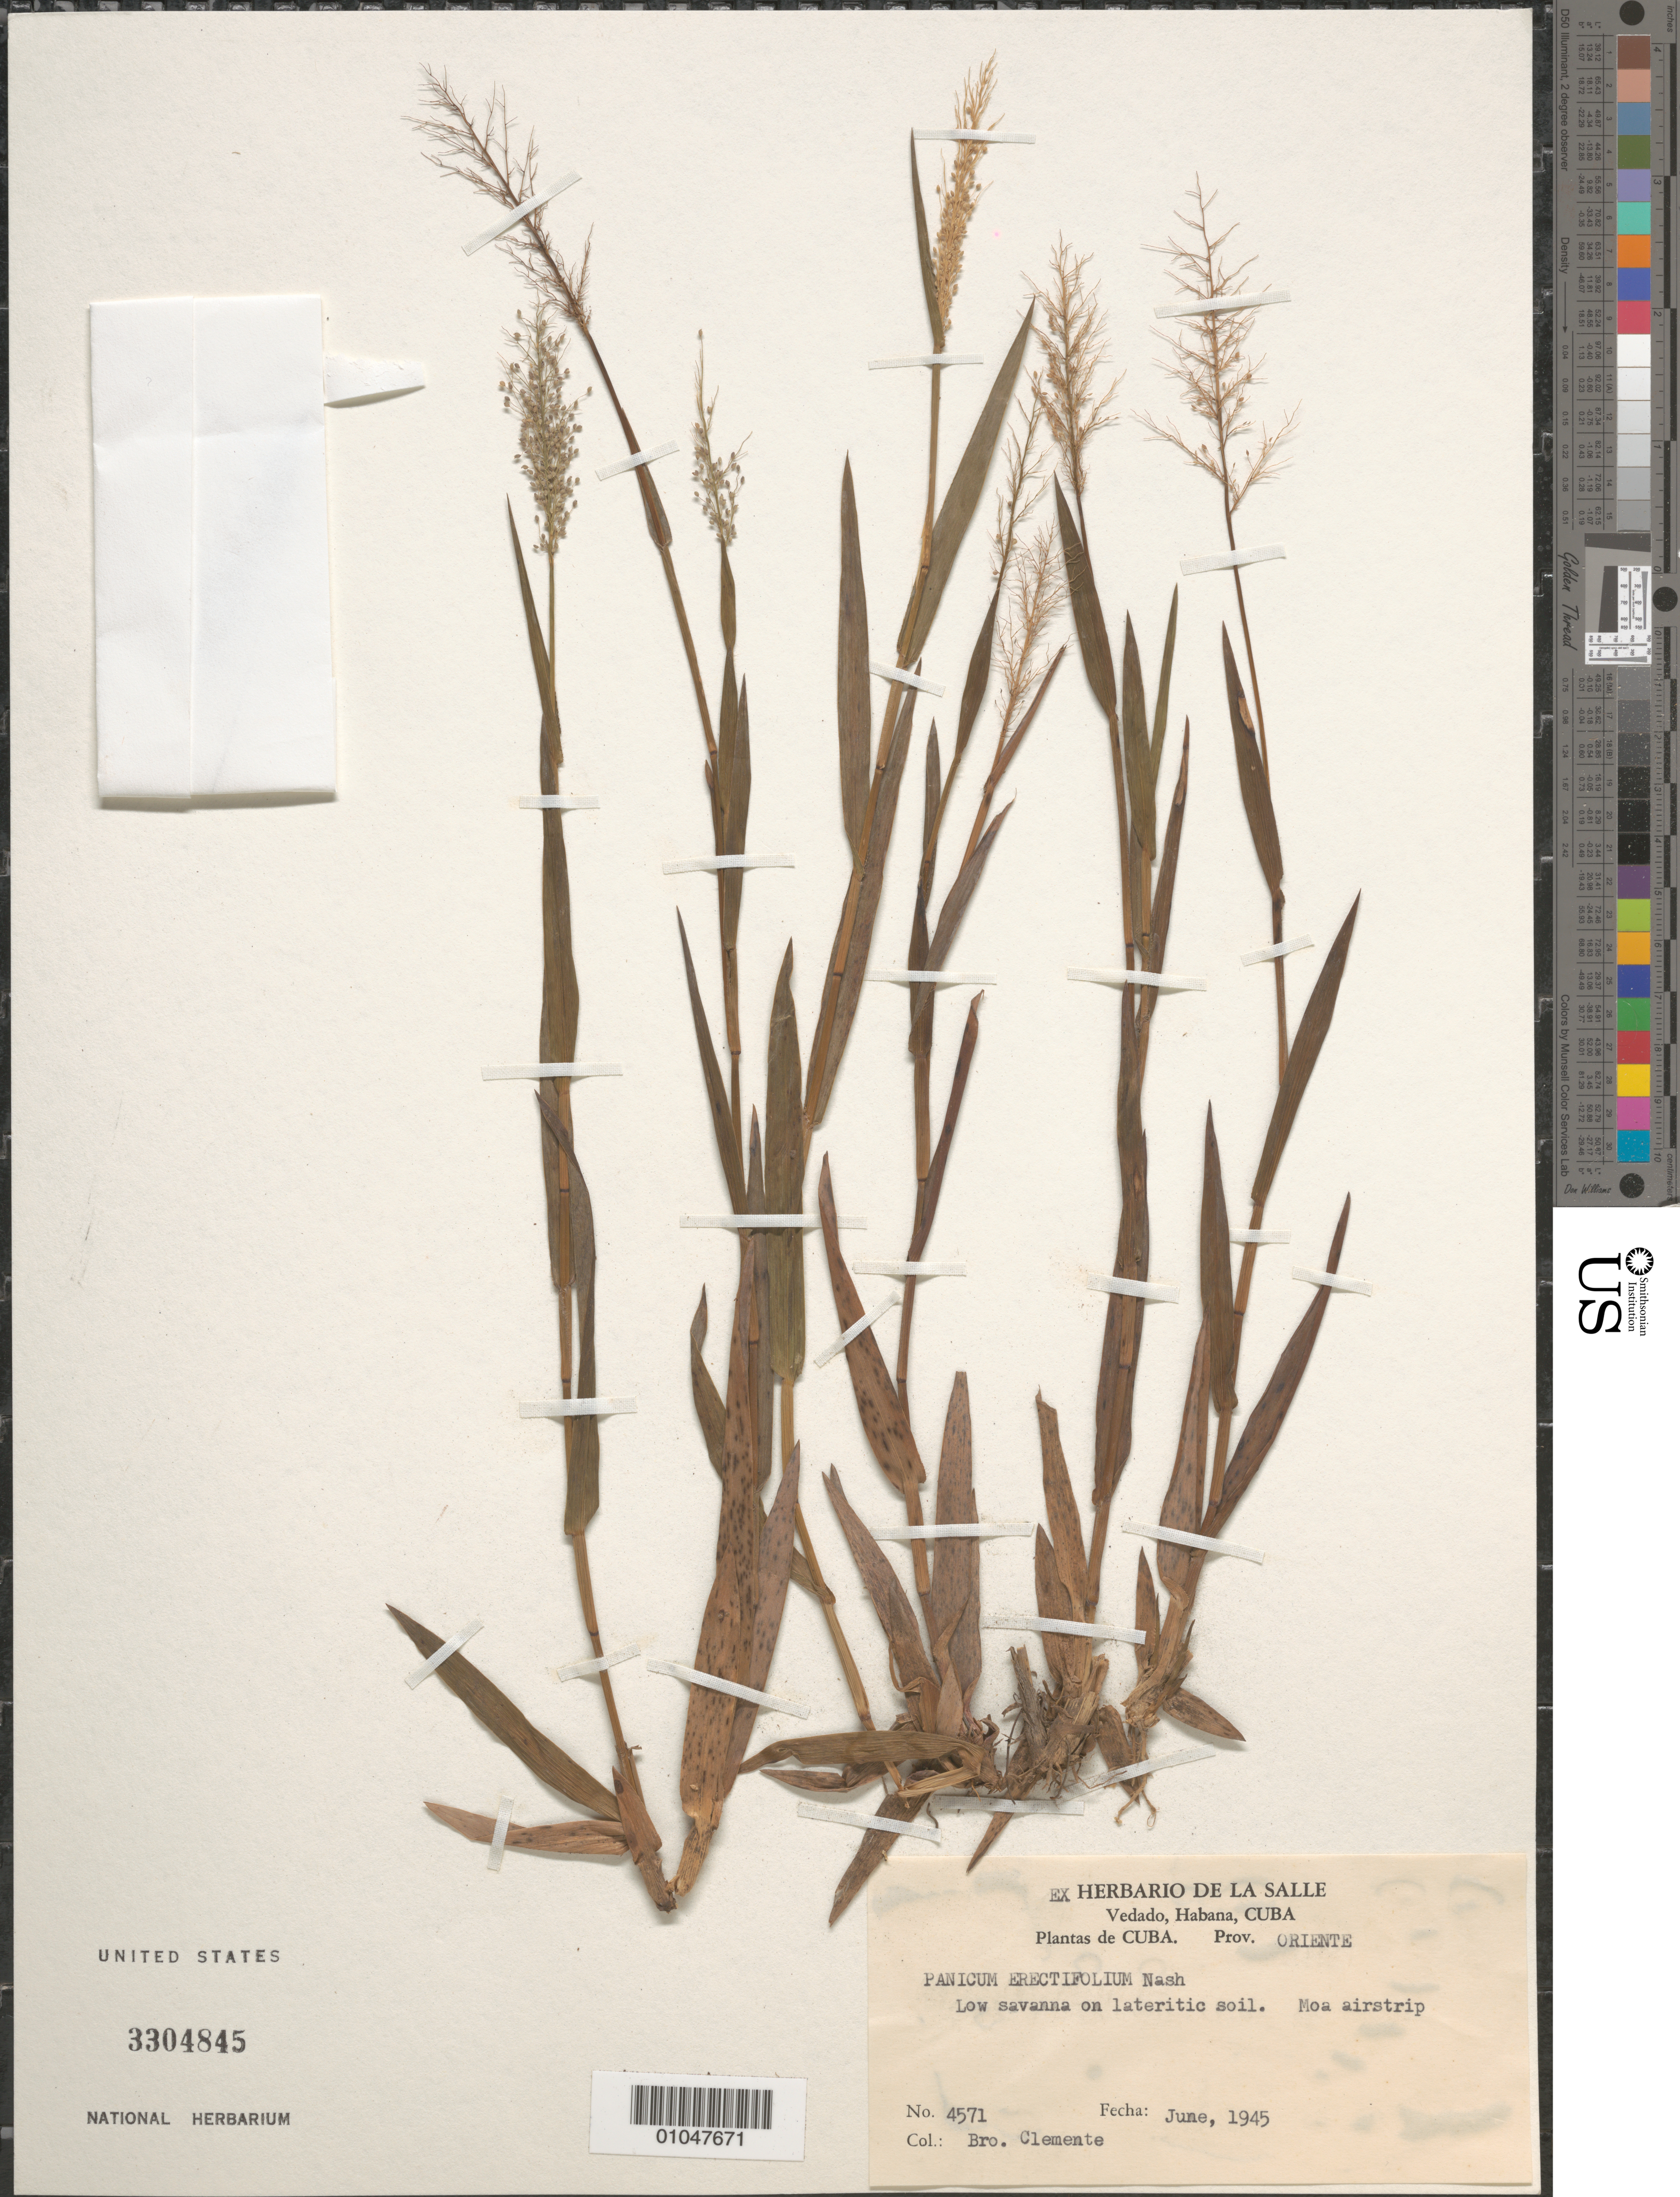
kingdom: Plantae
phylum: Tracheophyta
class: Liliopsida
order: Poales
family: Poaceae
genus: Panicum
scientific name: Panicum erectifolium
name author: Nash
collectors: Bro. Clemente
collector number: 4571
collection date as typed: Jun 1945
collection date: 1945-06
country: Cuba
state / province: Holguín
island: Cuba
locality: Moa airstrip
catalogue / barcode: US 3304845